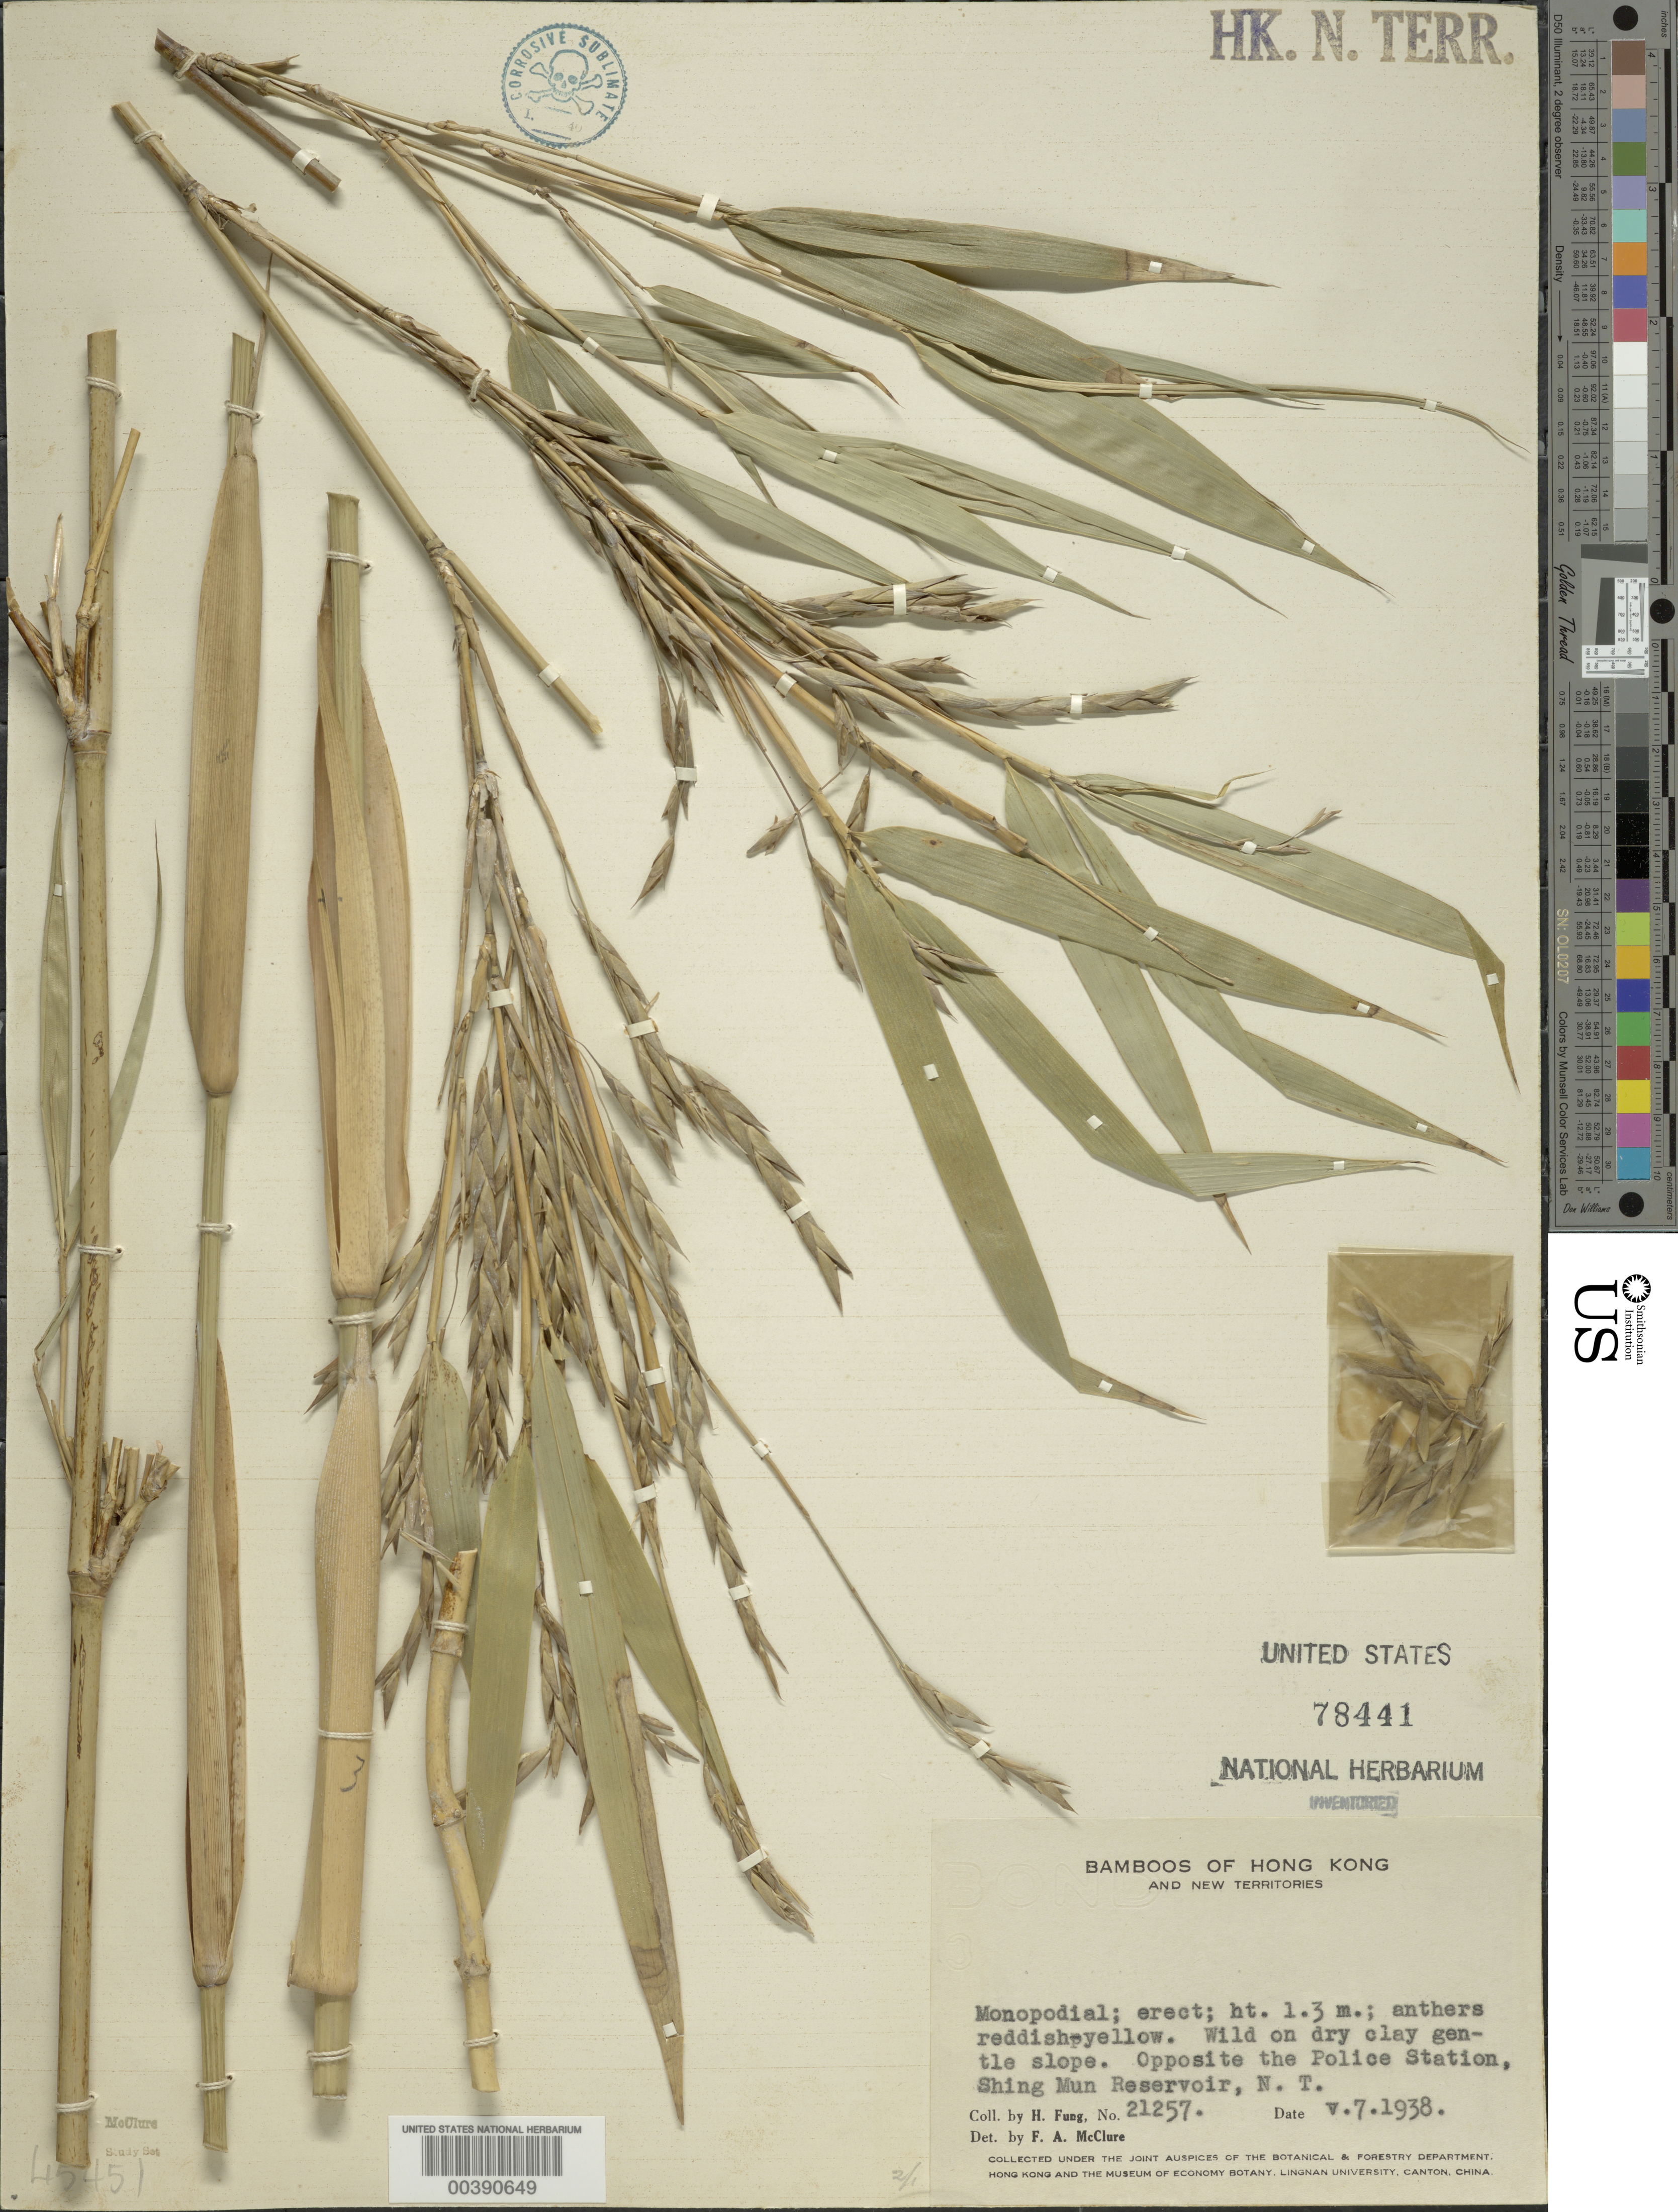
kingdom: Plantae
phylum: Tracheophyta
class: Liliopsida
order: Poales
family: Poaceae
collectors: H. L. Fung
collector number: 21257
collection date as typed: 07 May 1938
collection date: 1938-05-07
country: China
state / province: Hong Kong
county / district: New Territories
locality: Shing mun reservoir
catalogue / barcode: US 78441